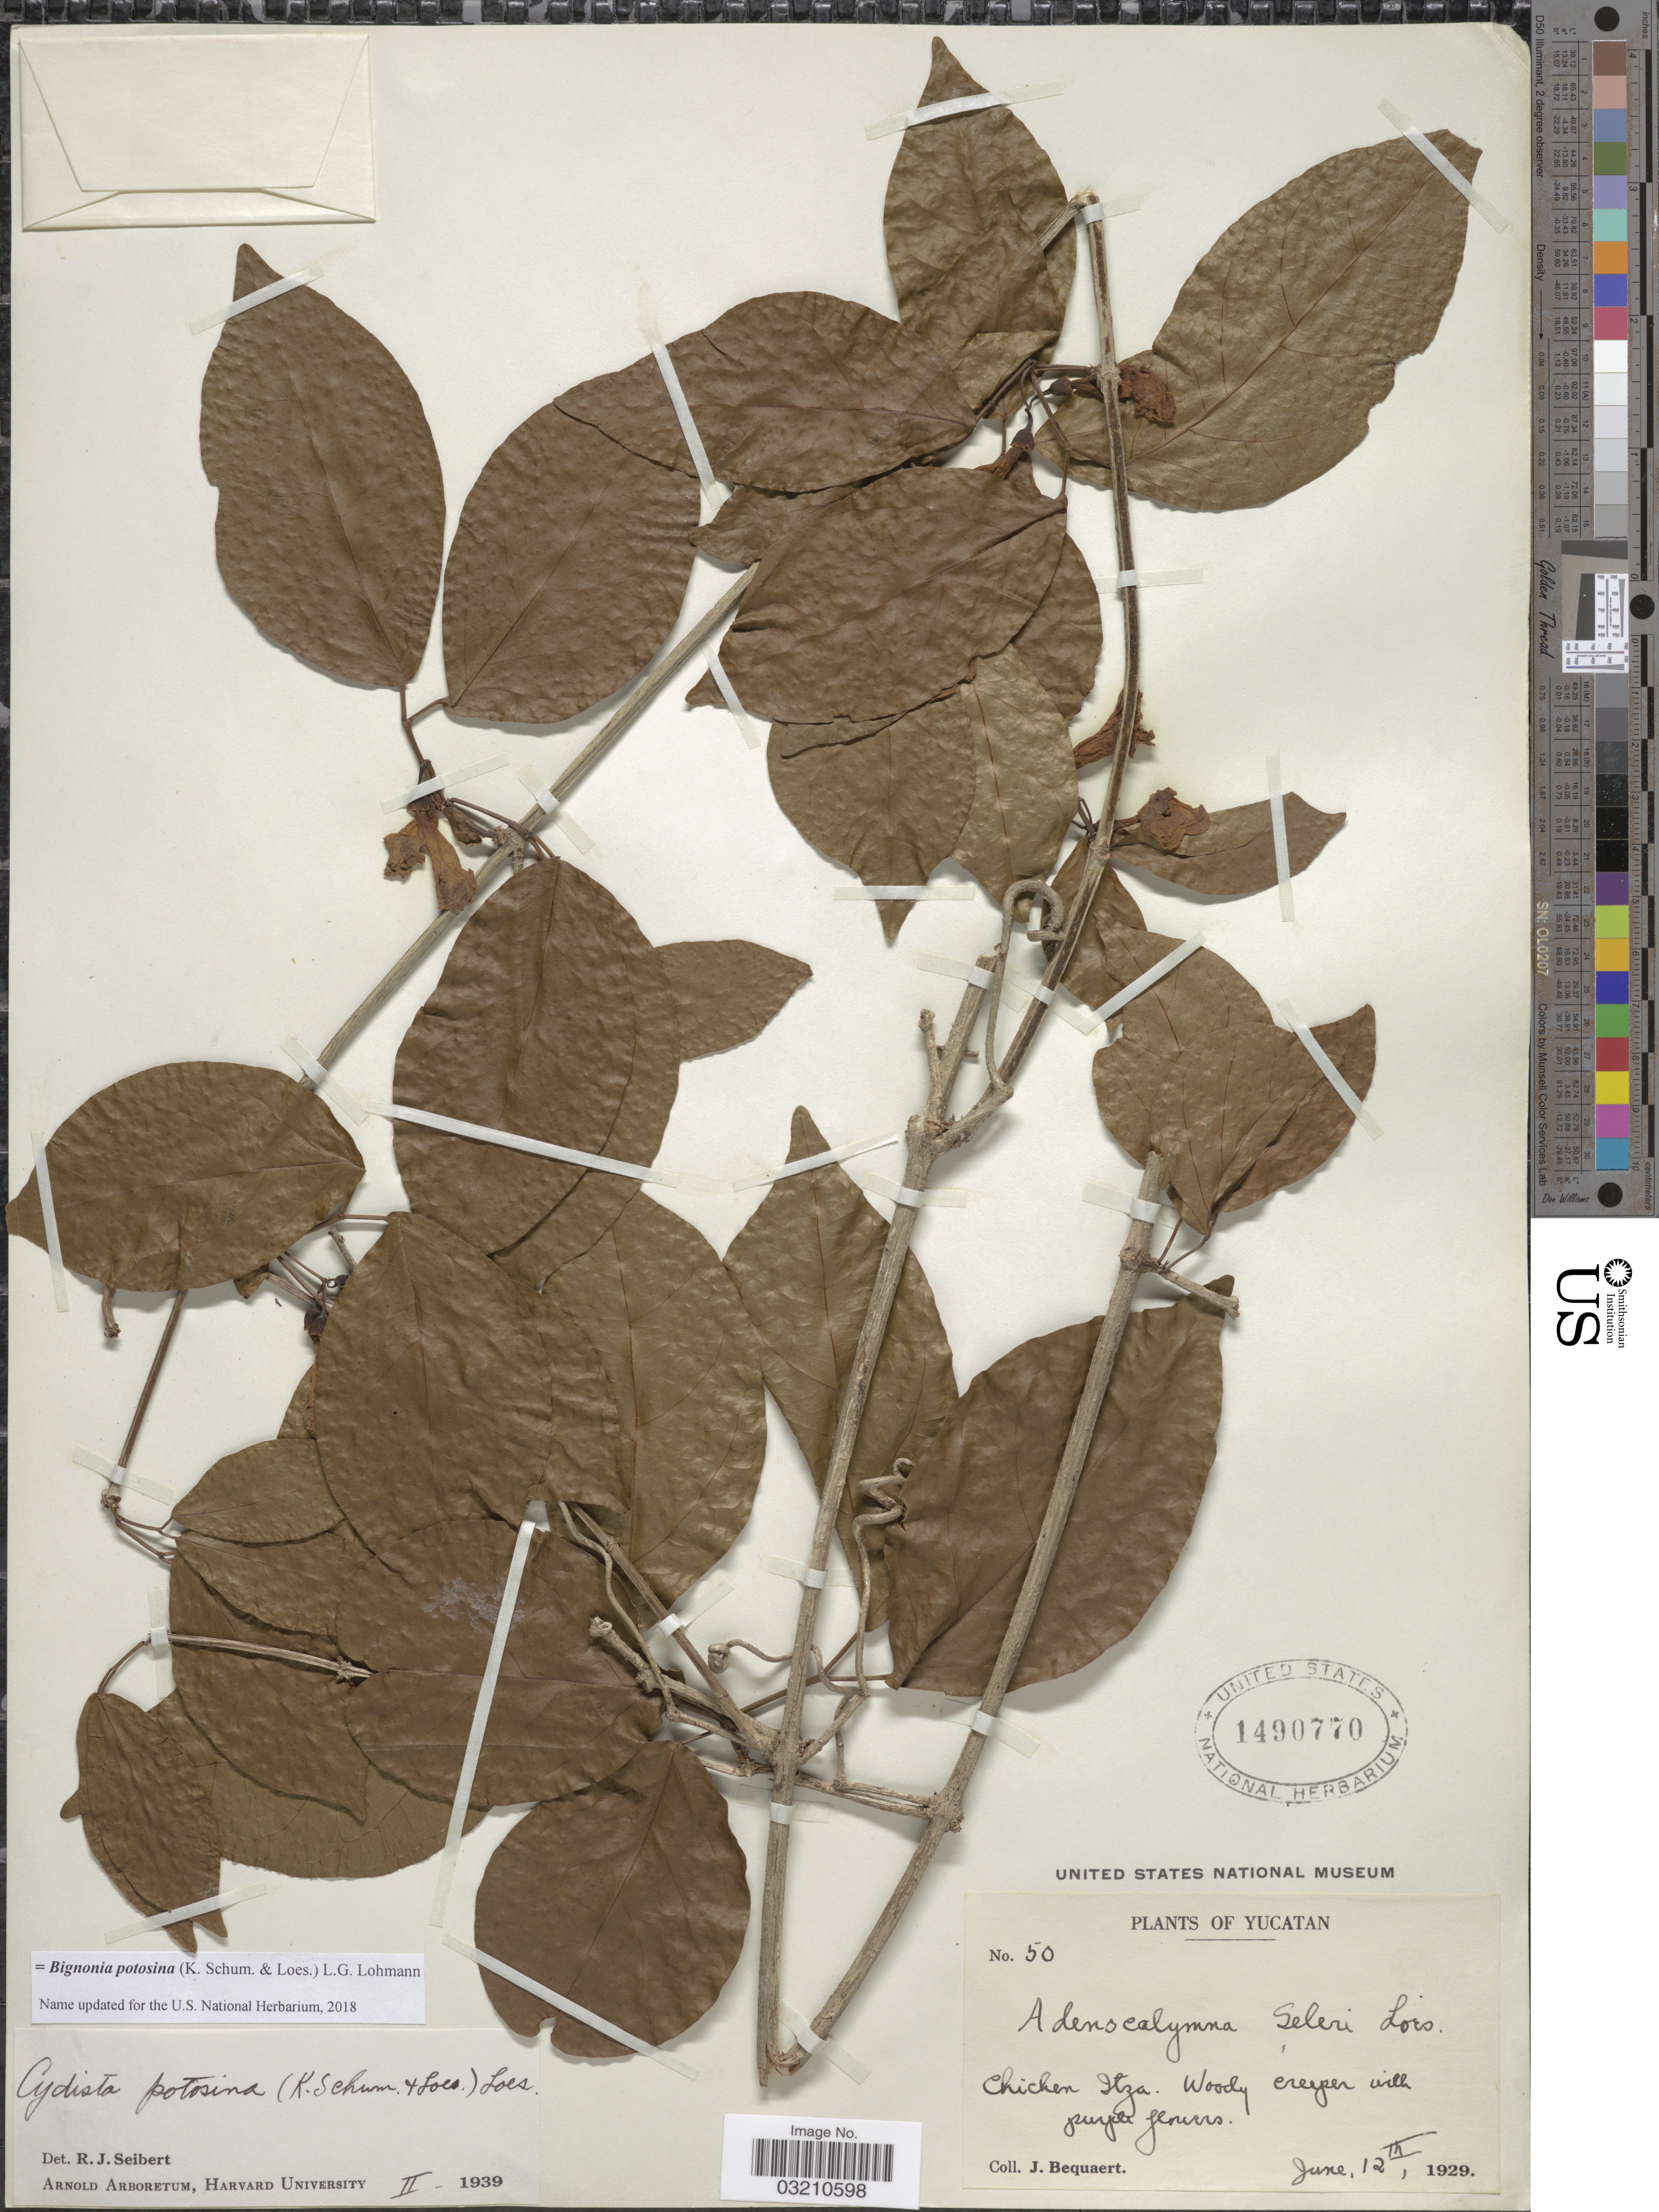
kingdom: Plantae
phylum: Tracheophyta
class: Magnoliopsida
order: Lamiales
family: Bignoniaceae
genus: Bignonia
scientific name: Bignonia potosina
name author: (K. Schum. & Loes.) L.G. Lohmann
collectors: J. Bequaert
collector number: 50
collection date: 1929-06-12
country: Mexico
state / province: Yucatán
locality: Chihen Itza.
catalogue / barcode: US 1490770